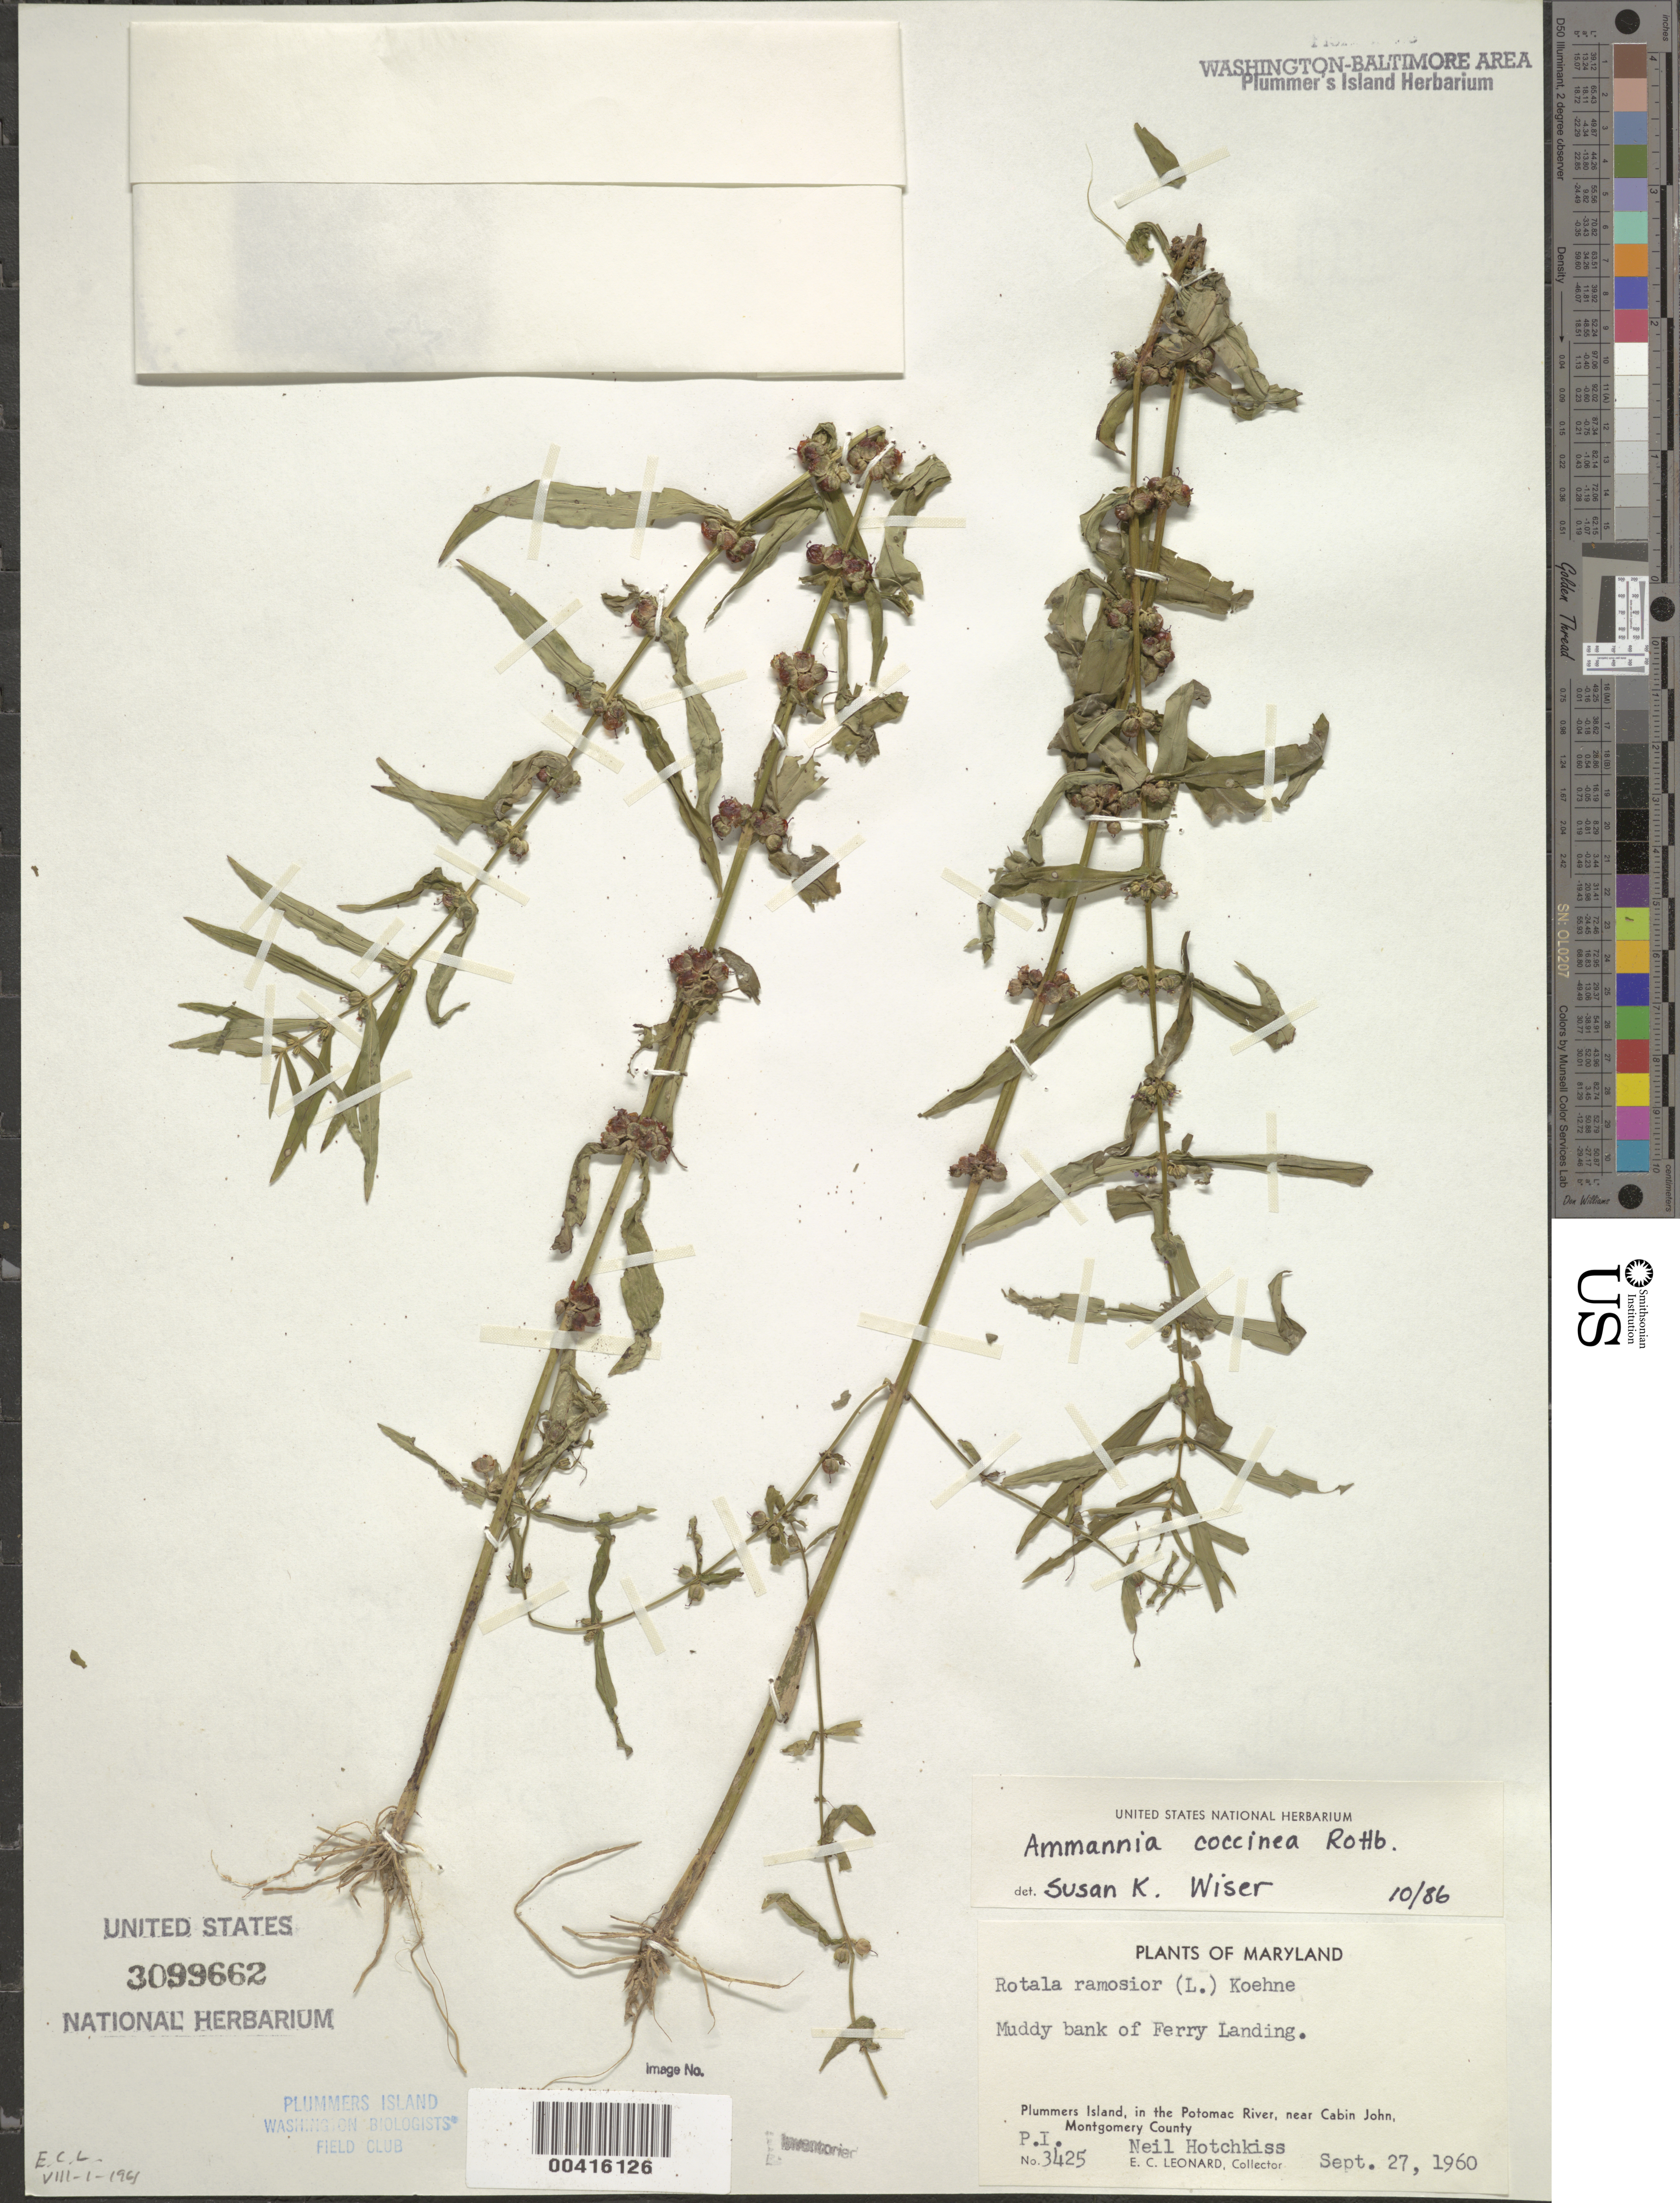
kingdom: Plantae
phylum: Tracheophyta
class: Magnoliopsida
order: Myrtales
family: Lythraceae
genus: Ammannia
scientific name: Ammannia coccinea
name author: Rottb.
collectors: E. C. Leonard & N. Hotchkiss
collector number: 3425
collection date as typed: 27 Sep 1960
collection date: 1960-09-27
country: United States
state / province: Maryland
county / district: Montgomery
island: Plummers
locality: Plummer's Island; bank of Ferry Landing C. & O. Canal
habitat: Muddy bank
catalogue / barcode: US 3099662